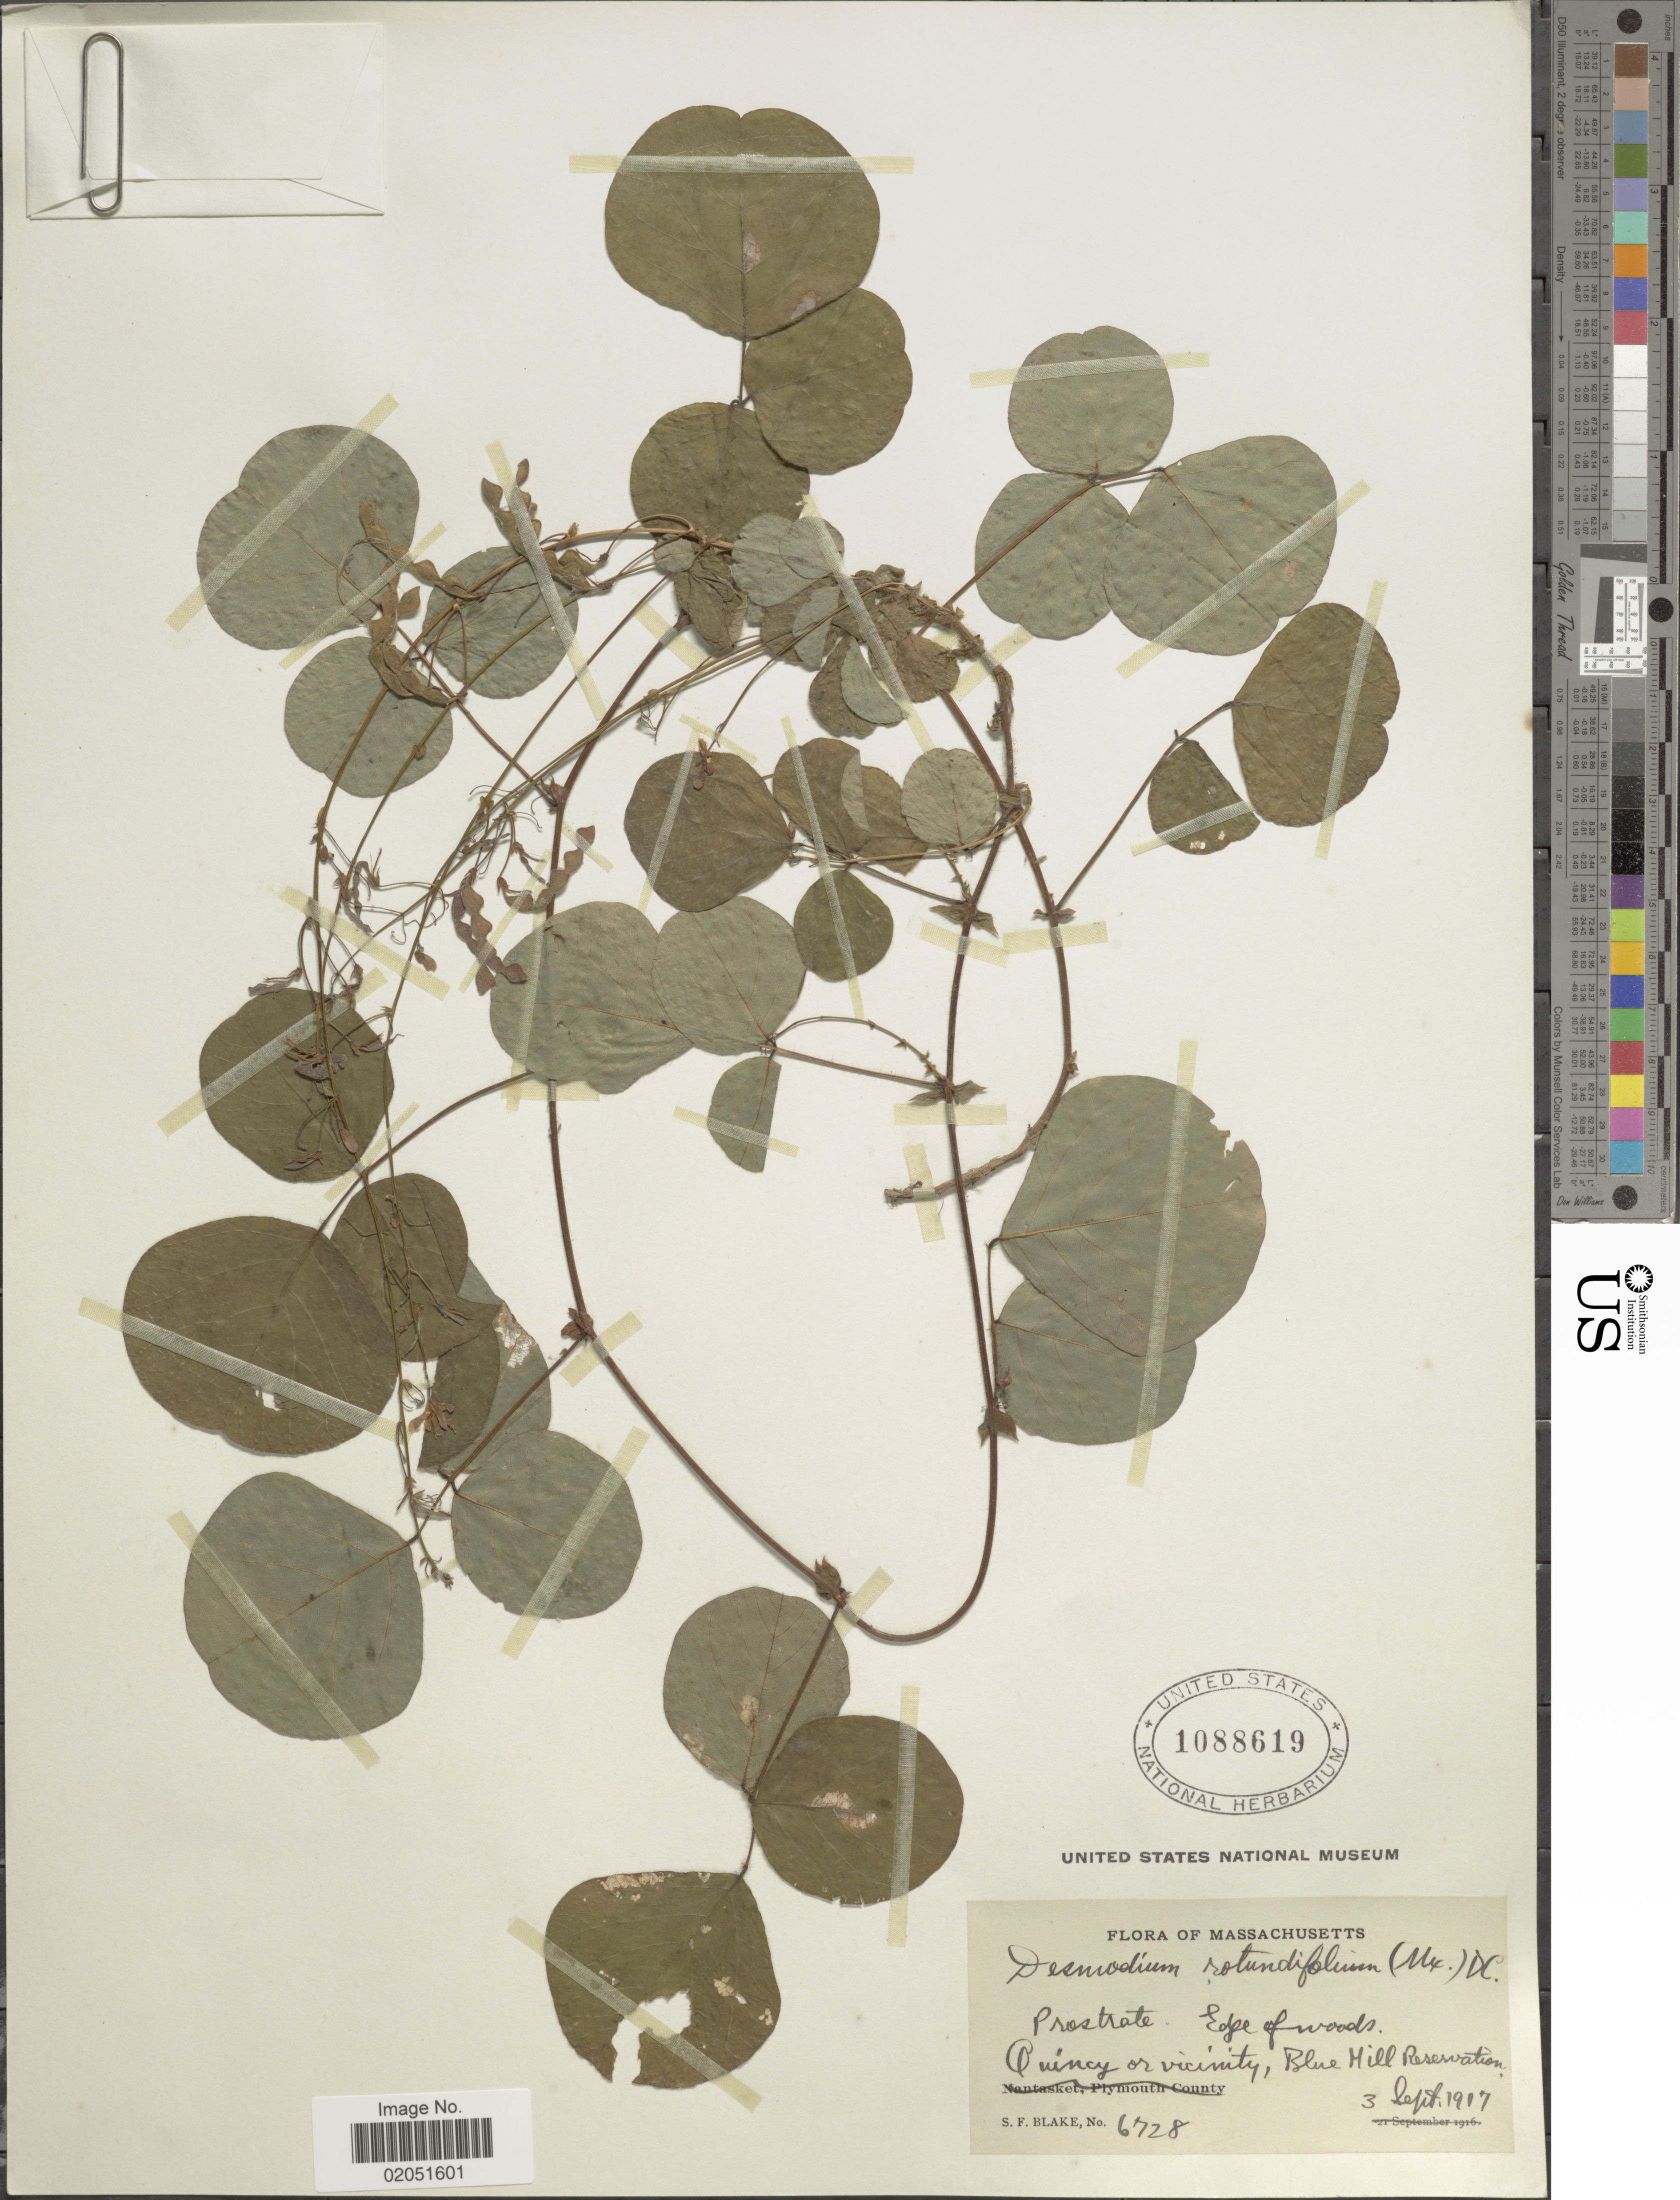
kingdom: Plantae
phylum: Tracheophyta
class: Magnoliopsida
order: Fabales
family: Fabaceae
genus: Desmodium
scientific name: Desmodium rotundifolium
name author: DC.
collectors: S. Blake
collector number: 6728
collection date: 1917-09-03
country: United States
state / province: Massachusetts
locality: Prostrate, Edge of woods, Quincy or vicinity, Blue Hill Reservation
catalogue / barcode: US 1088619